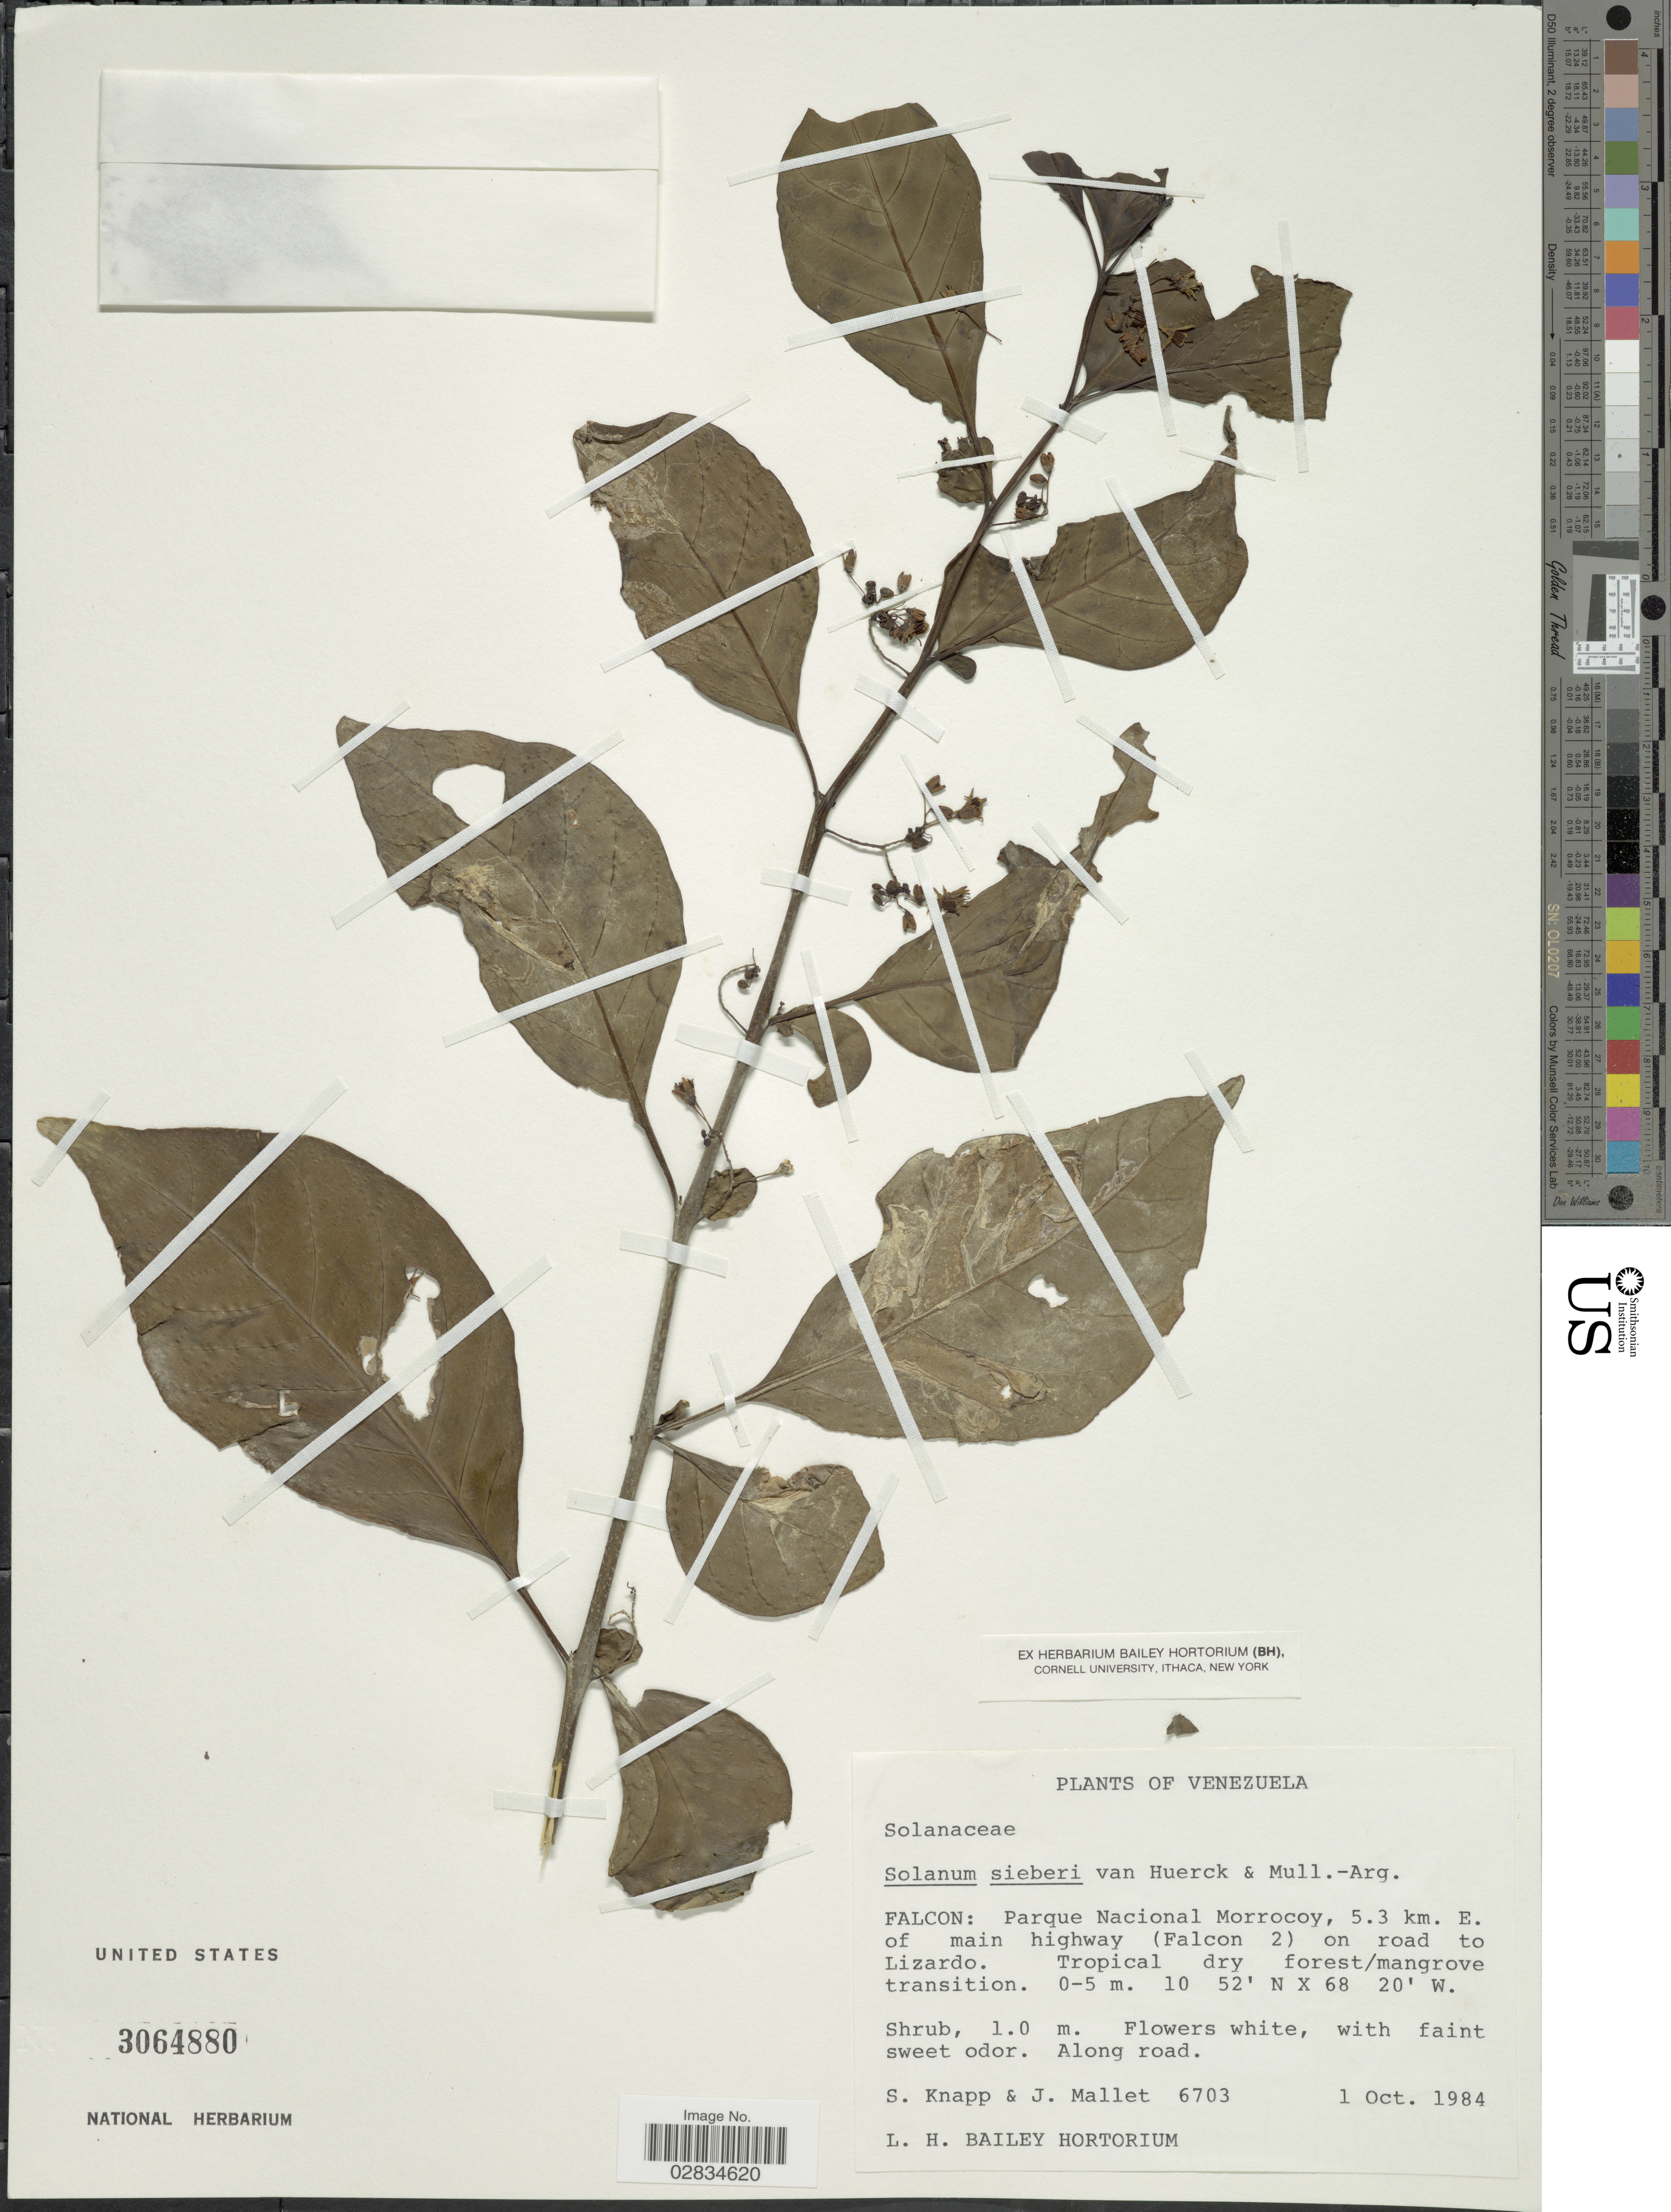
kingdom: Plantae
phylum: Tracheophyta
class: Magnoliopsida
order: Solanales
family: Solanaceae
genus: Solanum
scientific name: Solanum sieberi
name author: Van Heurck & Müll. Arg.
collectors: S. Knapp & J. Mallet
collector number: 6703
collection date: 1984-10-01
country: Venezuela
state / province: Falcón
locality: Falcon: Parque Nacional Morrocoy, 5.3 km. E. of main highway (Falcon 2) on road to Lizardo.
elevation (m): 0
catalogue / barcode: US 3064880